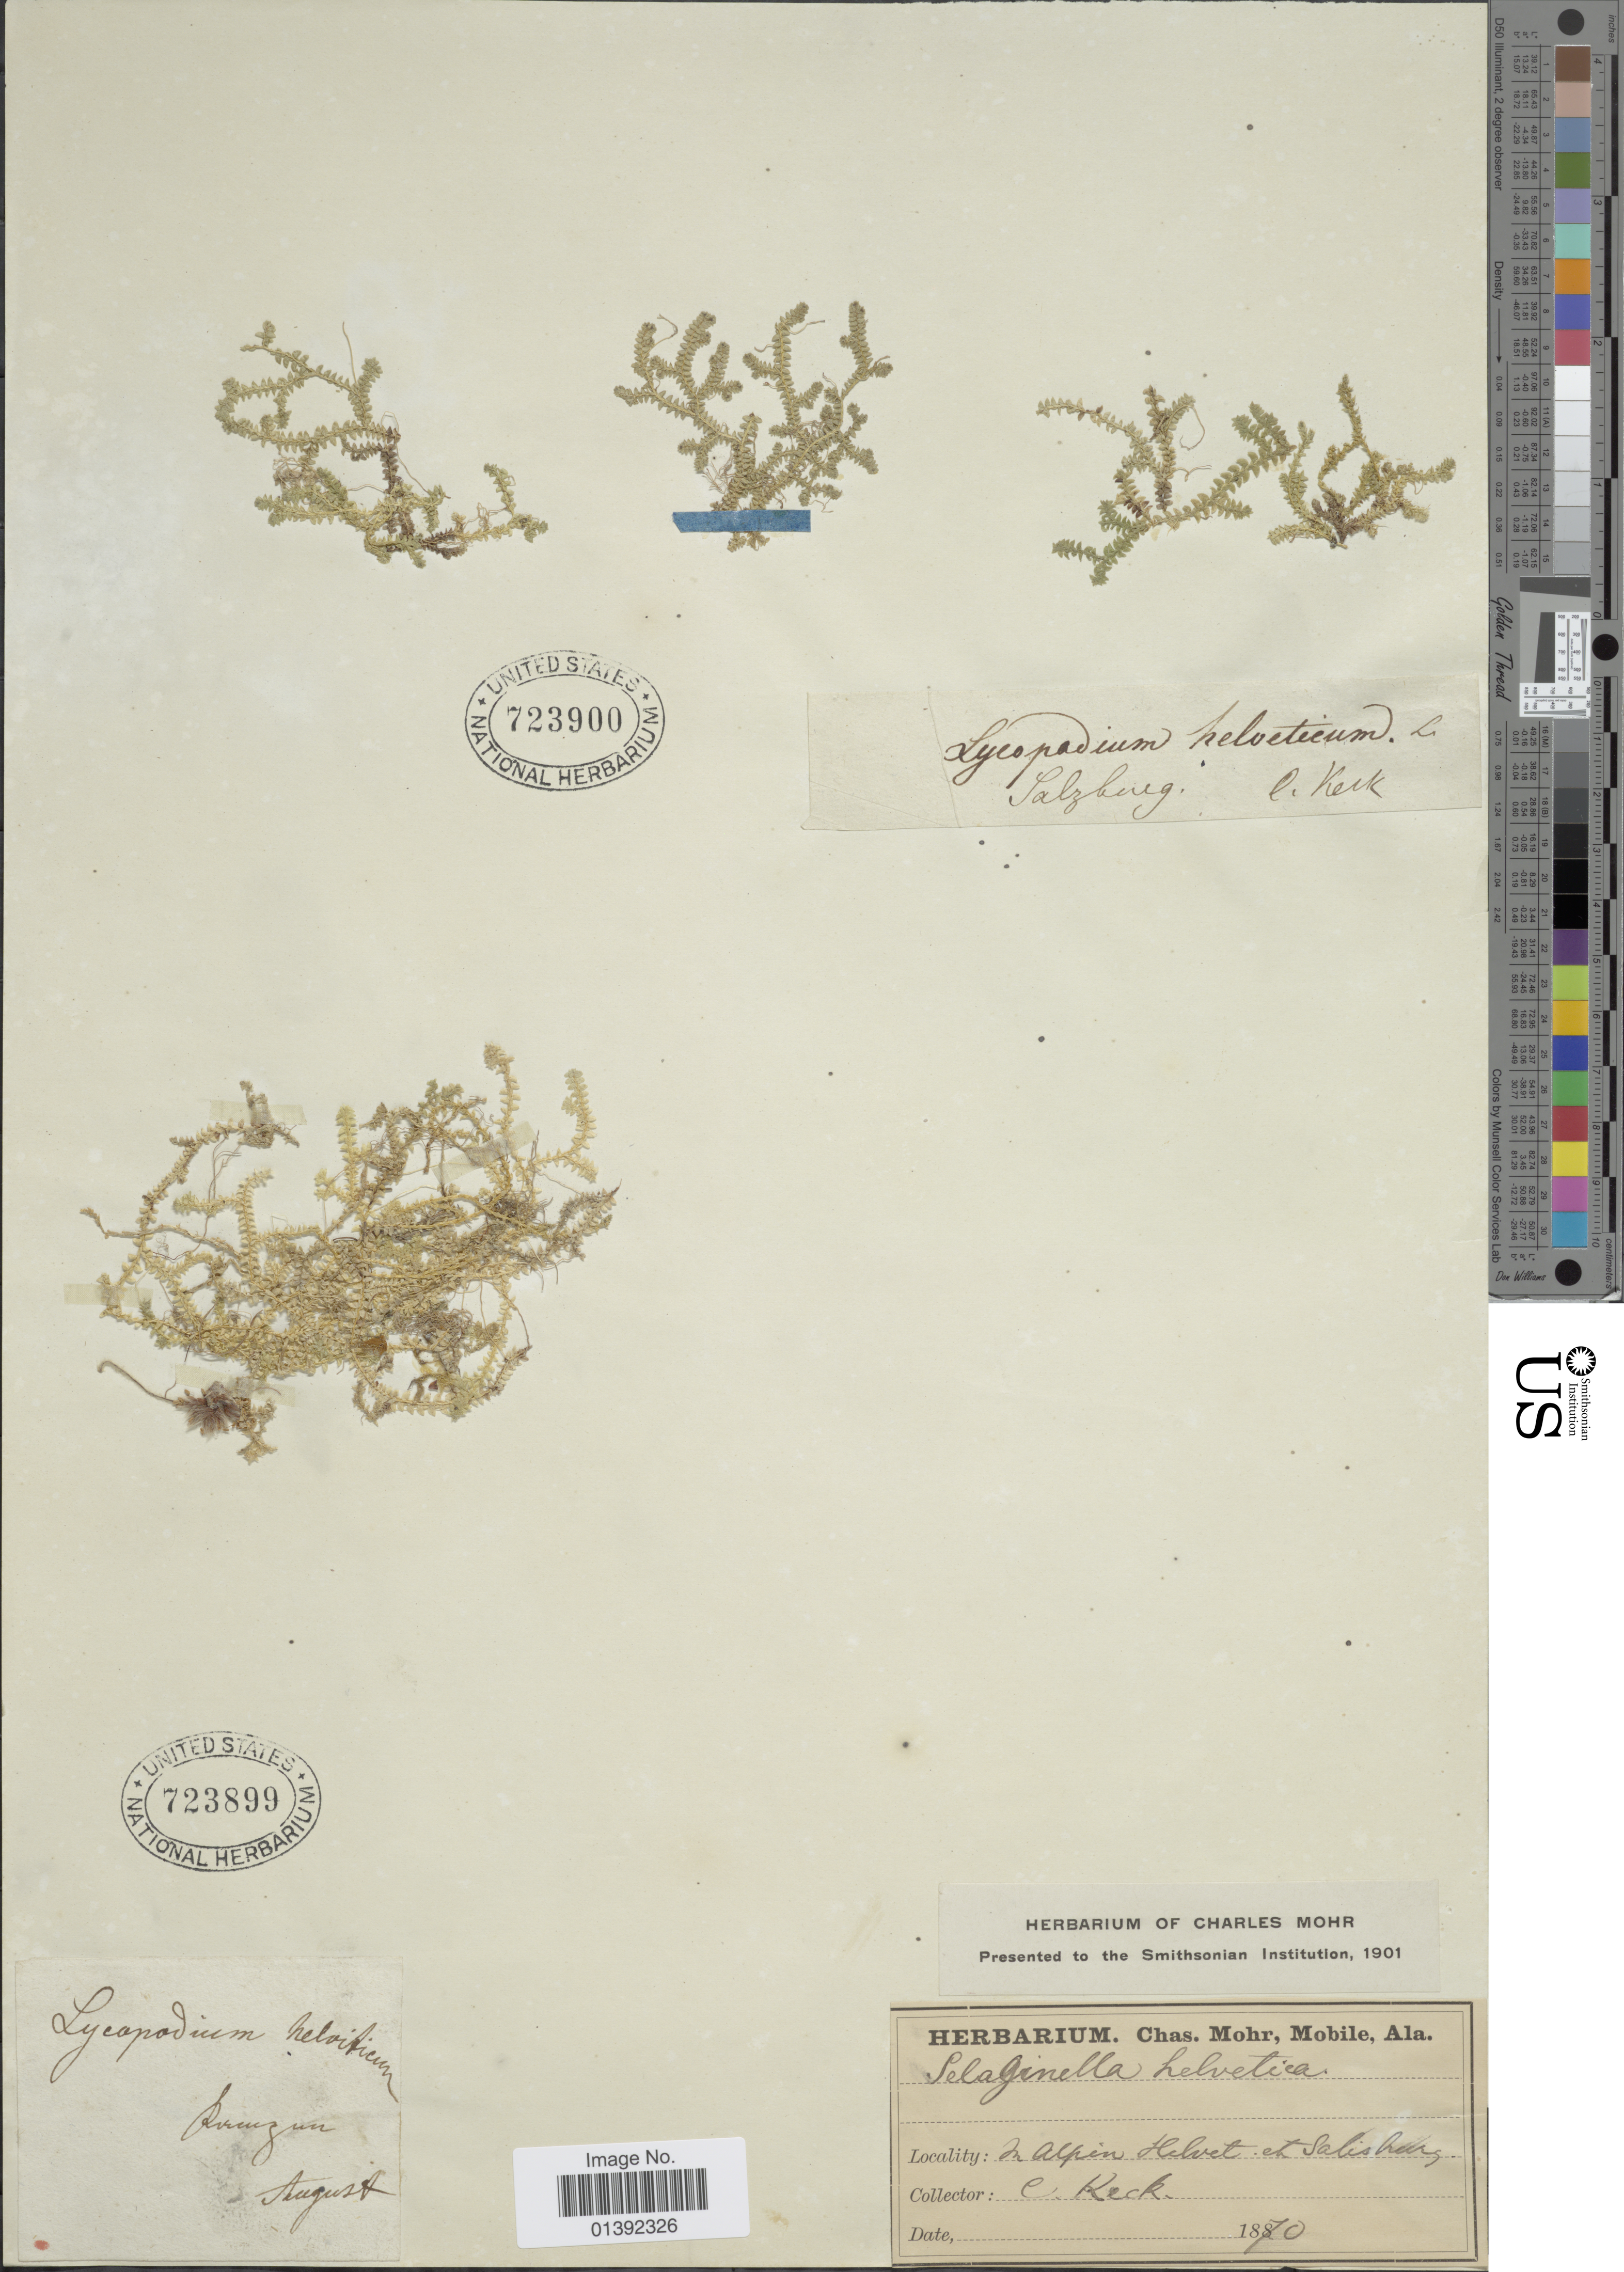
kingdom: Plantae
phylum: Tracheophyta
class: Lycopodiopsida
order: Selaginellales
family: Selaginellaceae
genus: Selaginella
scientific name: Selaginella helvetica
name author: (L.) Spring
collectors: C. Keck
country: Austria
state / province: Salzburg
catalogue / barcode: US 723900-2